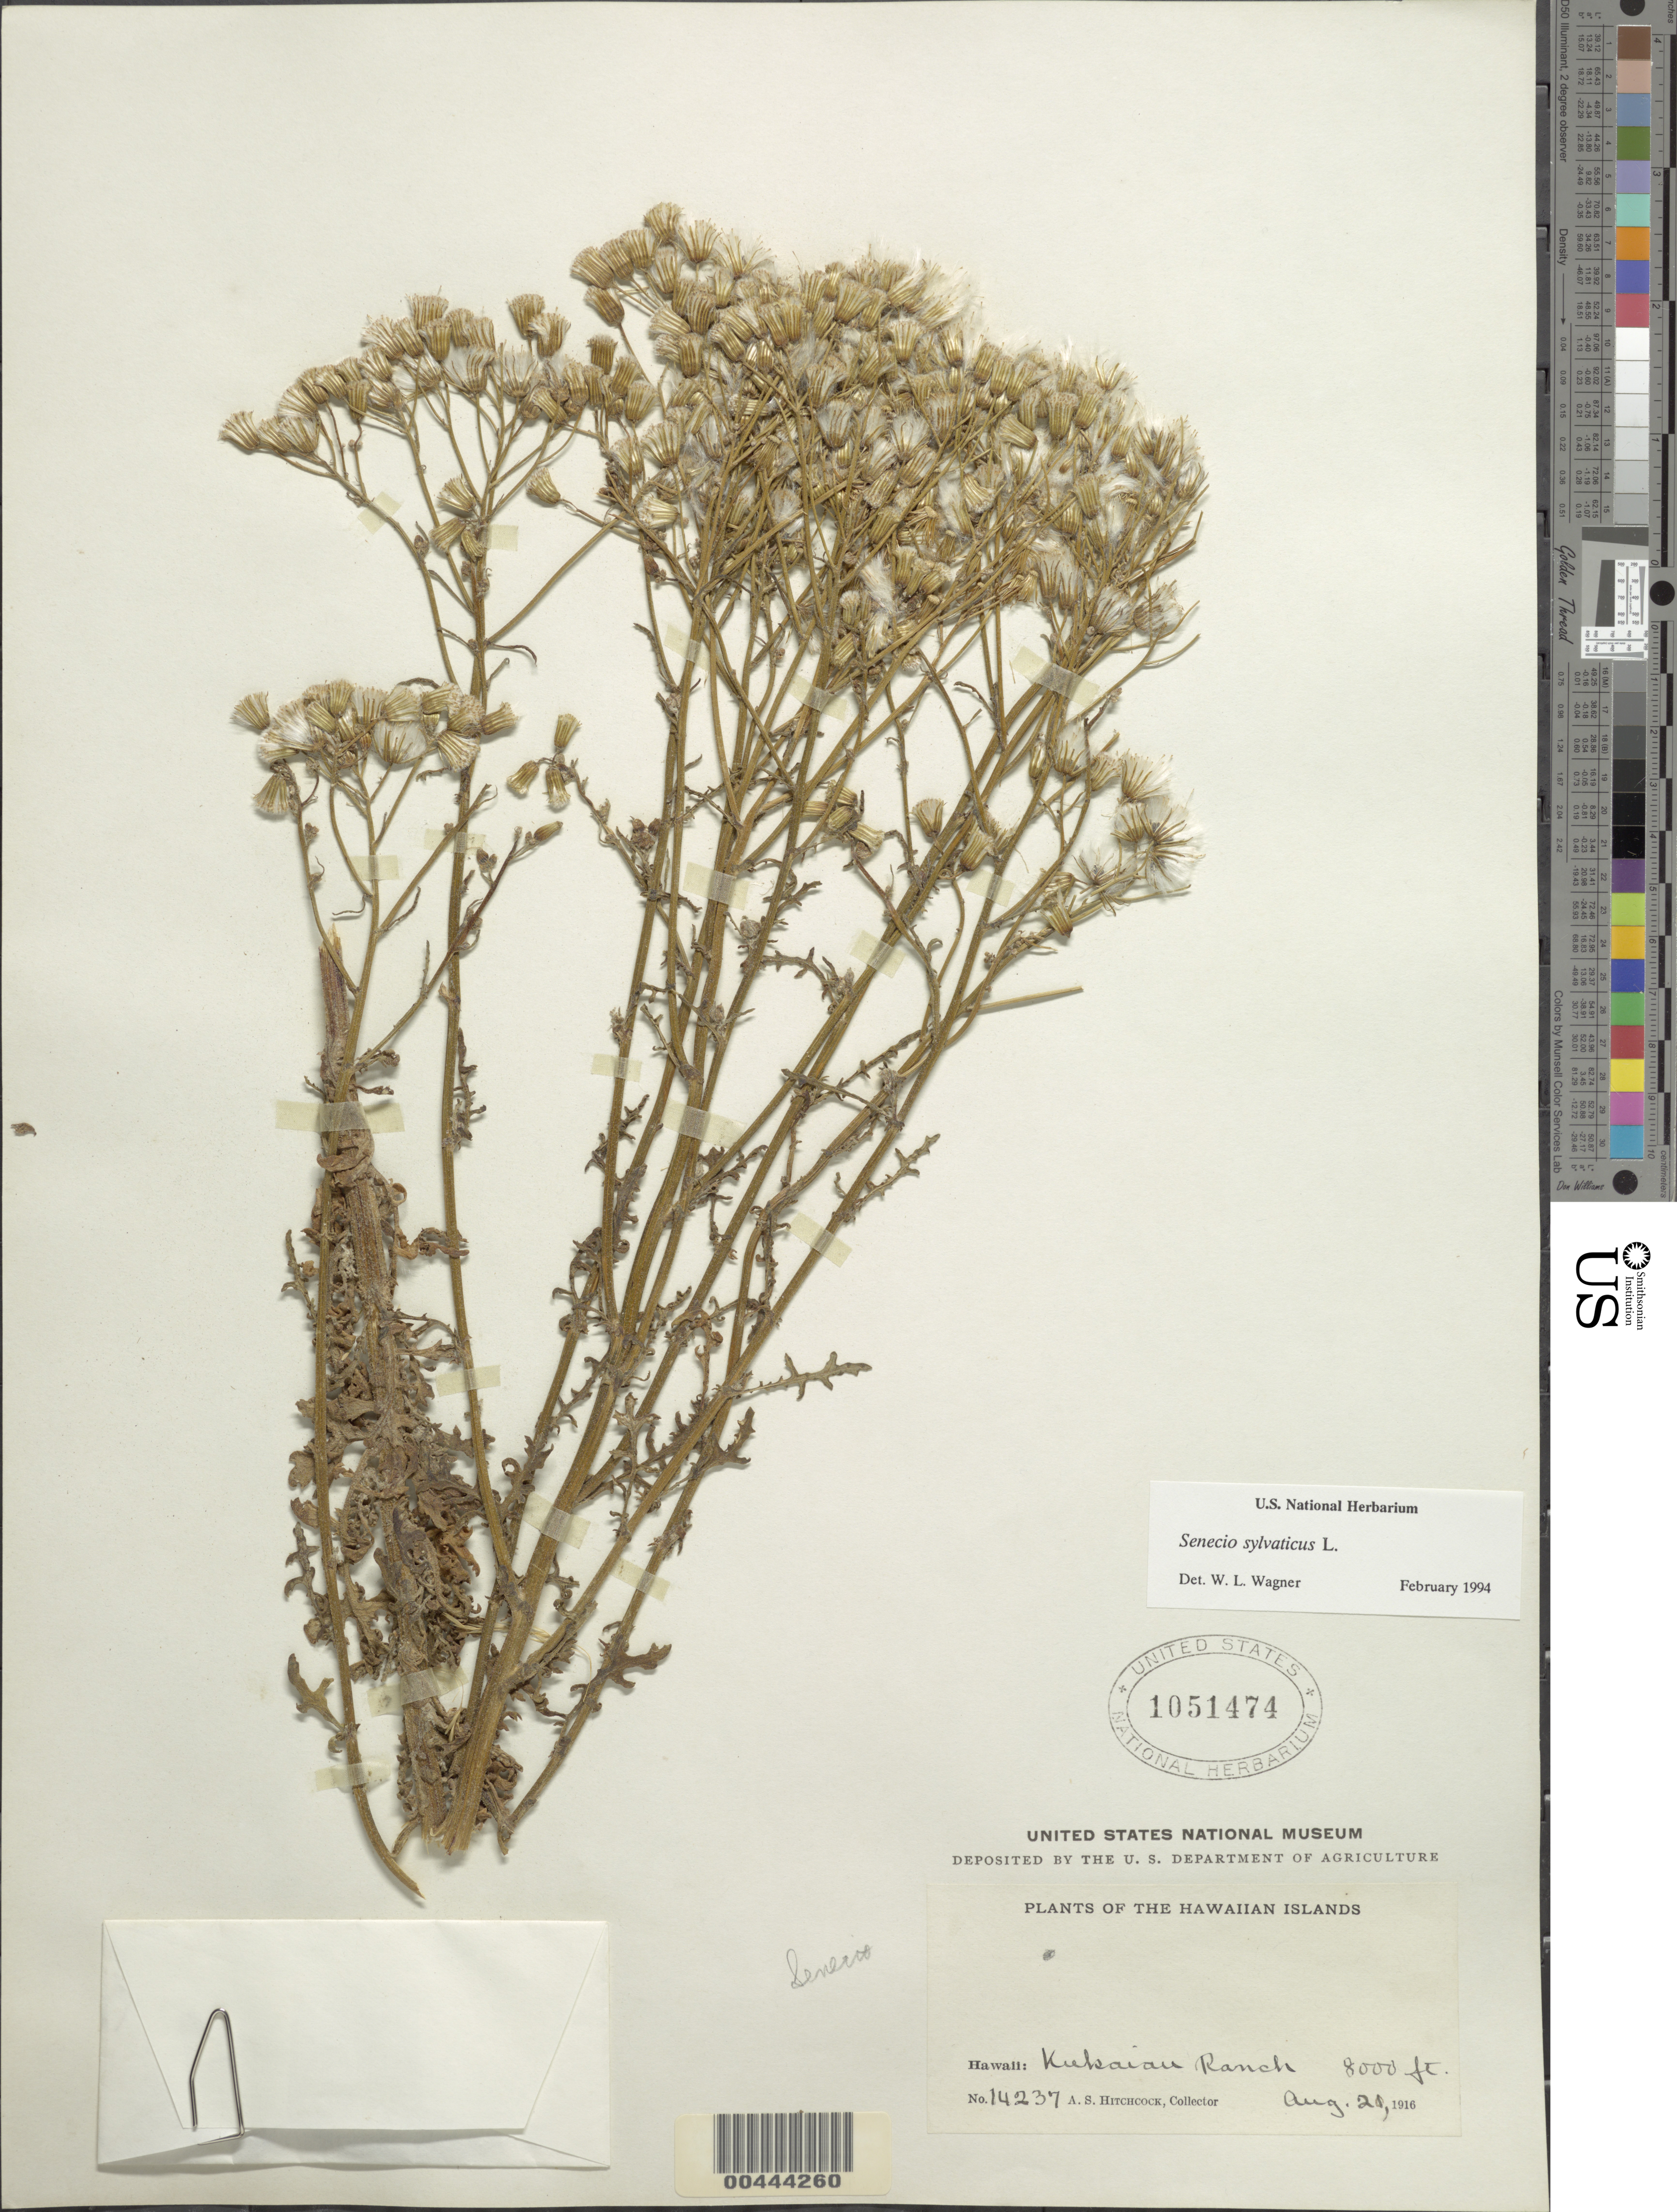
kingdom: Plantae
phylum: Tracheophyta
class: Magnoliopsida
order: Asterales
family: Asteraceae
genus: Senecio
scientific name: Senecio sylvaticus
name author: L.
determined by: Wagner, W. L., (BOT), Smithsonian Institution - National Museum of Natural History (UNITED STATES)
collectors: A. S. Hitchcock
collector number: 14237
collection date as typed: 21 Aug 1916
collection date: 1916-08-21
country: United States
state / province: Hawaii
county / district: Hawaii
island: Hawaii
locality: Kukaiau Ranch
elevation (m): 2438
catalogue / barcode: US 1051474